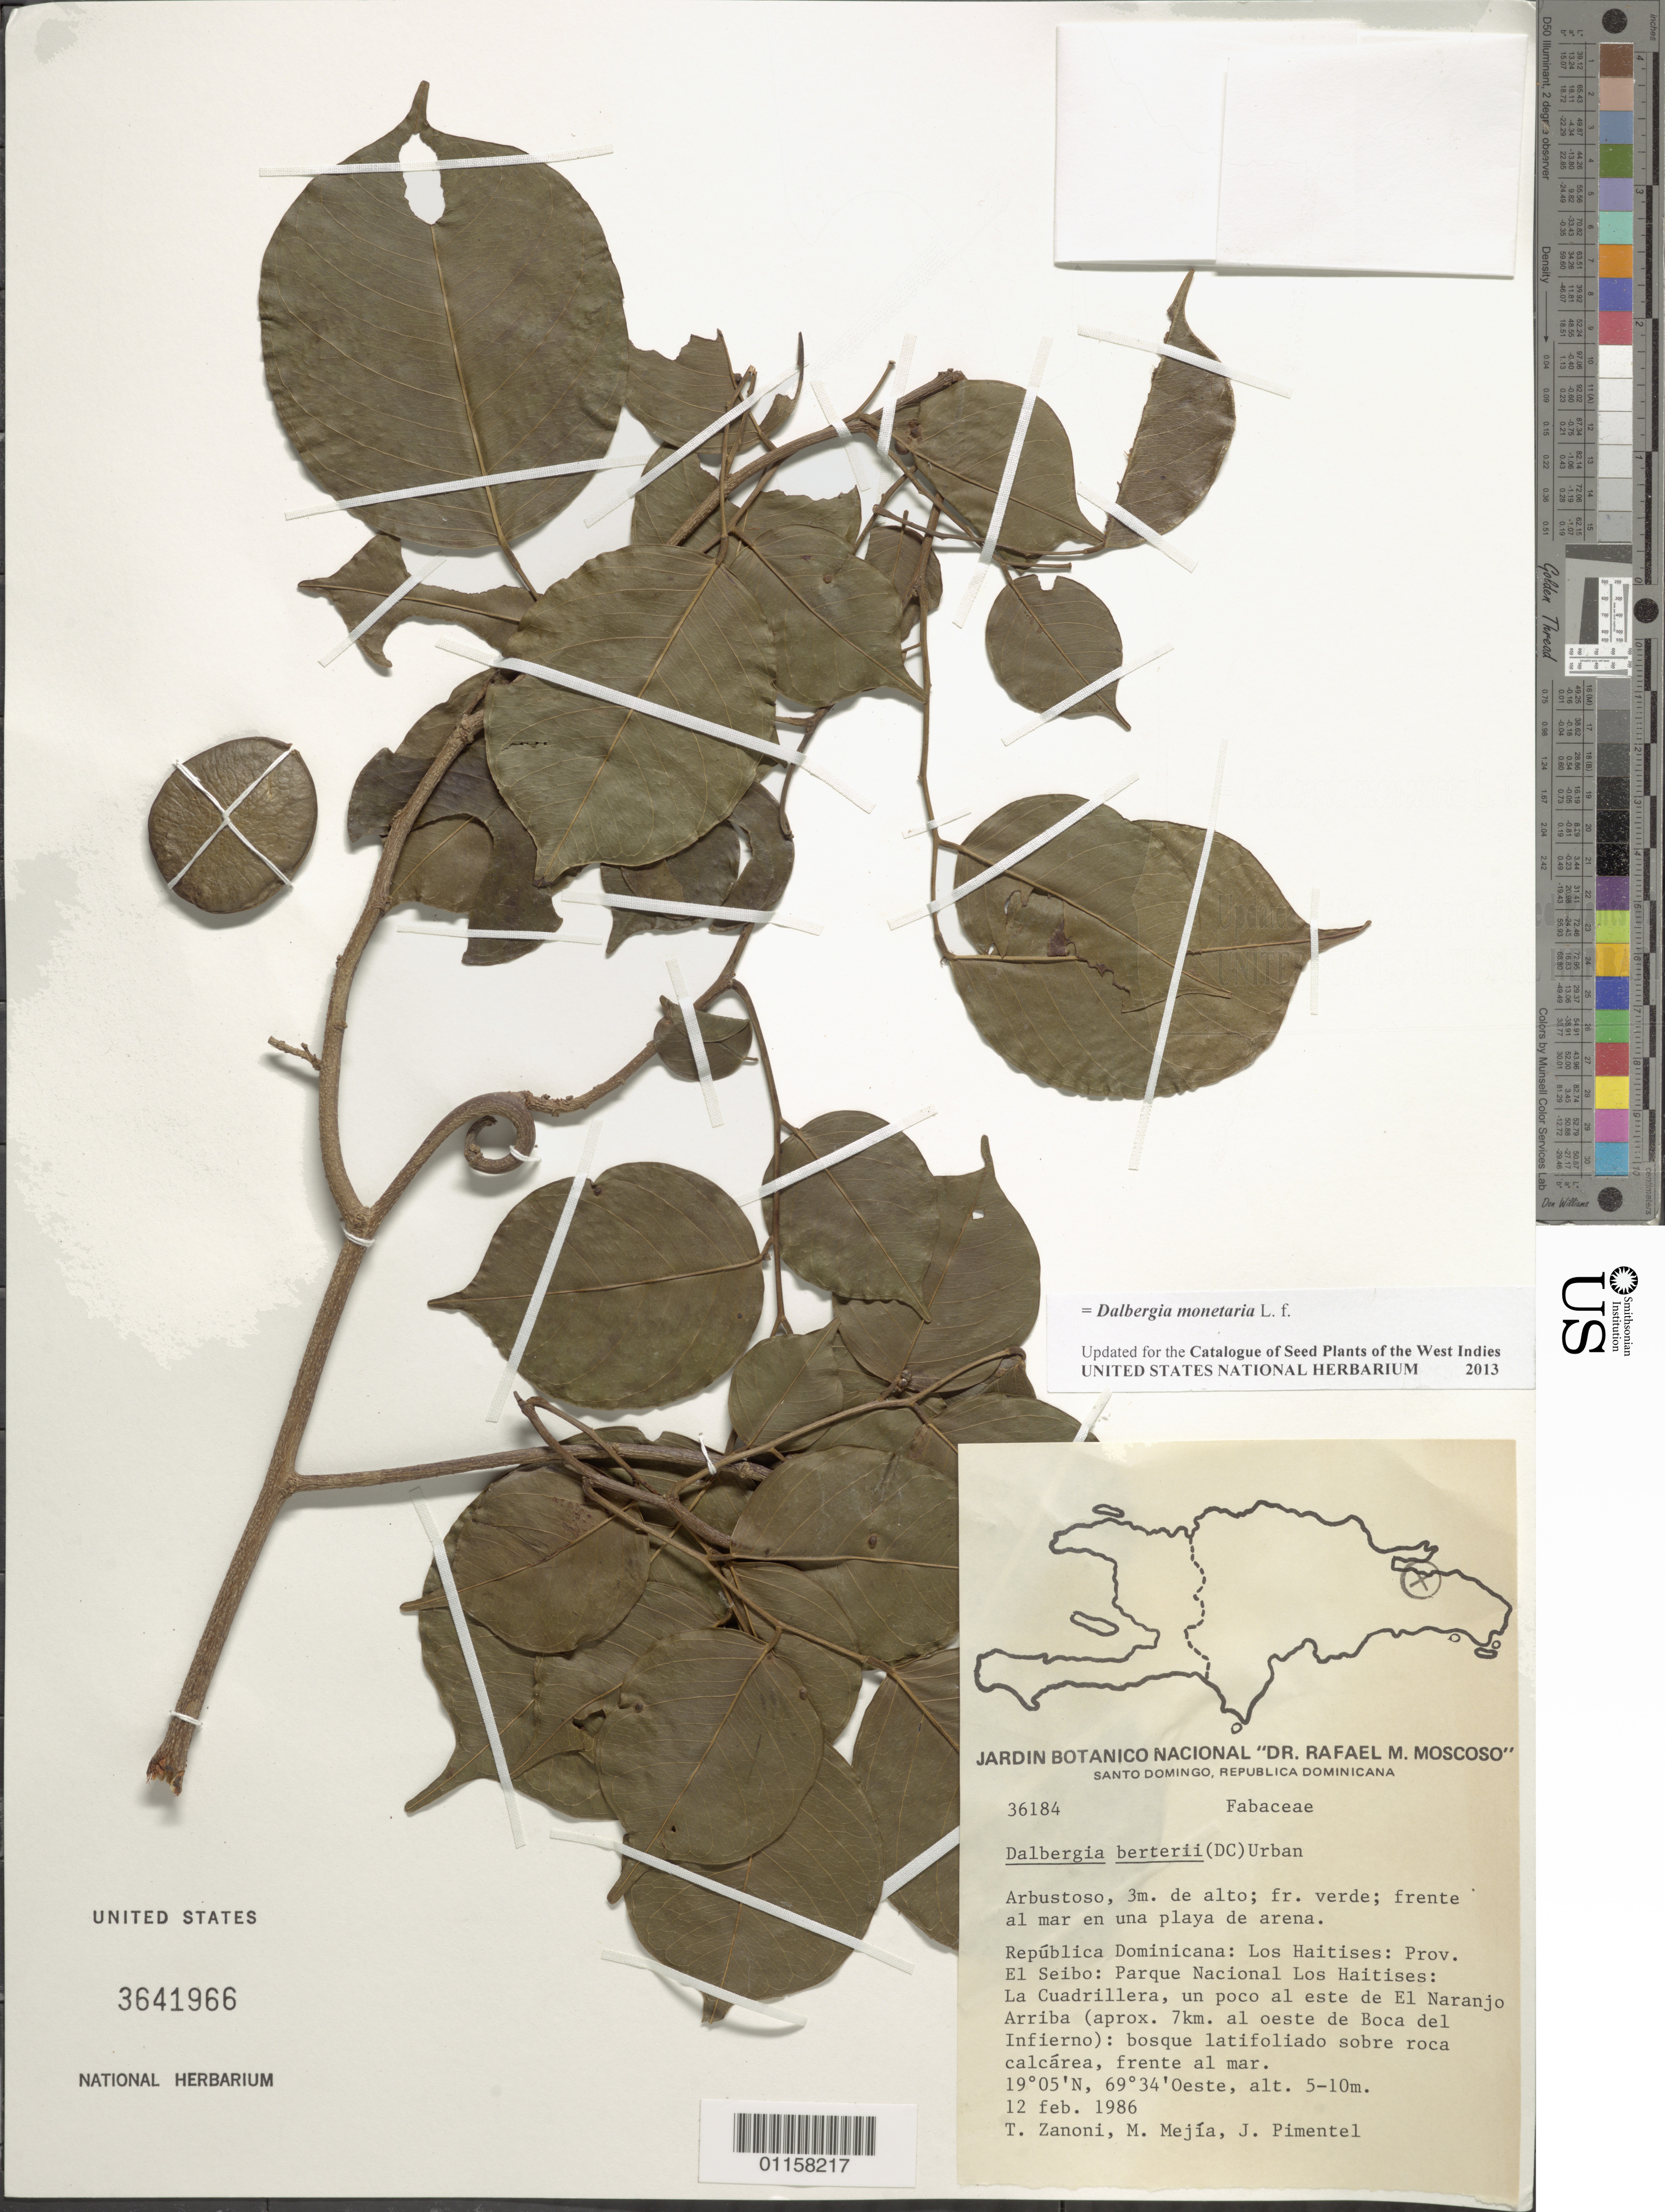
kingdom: Plantae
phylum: Tracheophyta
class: Magnoliopsida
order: Fabales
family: Fabaceae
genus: Dalbergia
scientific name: Dalbergia monetaria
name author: L. f.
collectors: T. A. Zanoni, M. Mejia & J. Pimentel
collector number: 36184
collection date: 1986-02-12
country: Dominican Republic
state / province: El Seíbo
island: Hispaniola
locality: Los Haitises, Parque Nacional Los haitises, La Cuadrillera, un poco al este de El Naranjo Arriba (aprox. 7 km al oeste de Boca del Infierno).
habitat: Bosque latifoliado sobre roca calcárea, frente al mar. Frente al mar en un playa de arena.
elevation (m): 5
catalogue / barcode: US 3641966